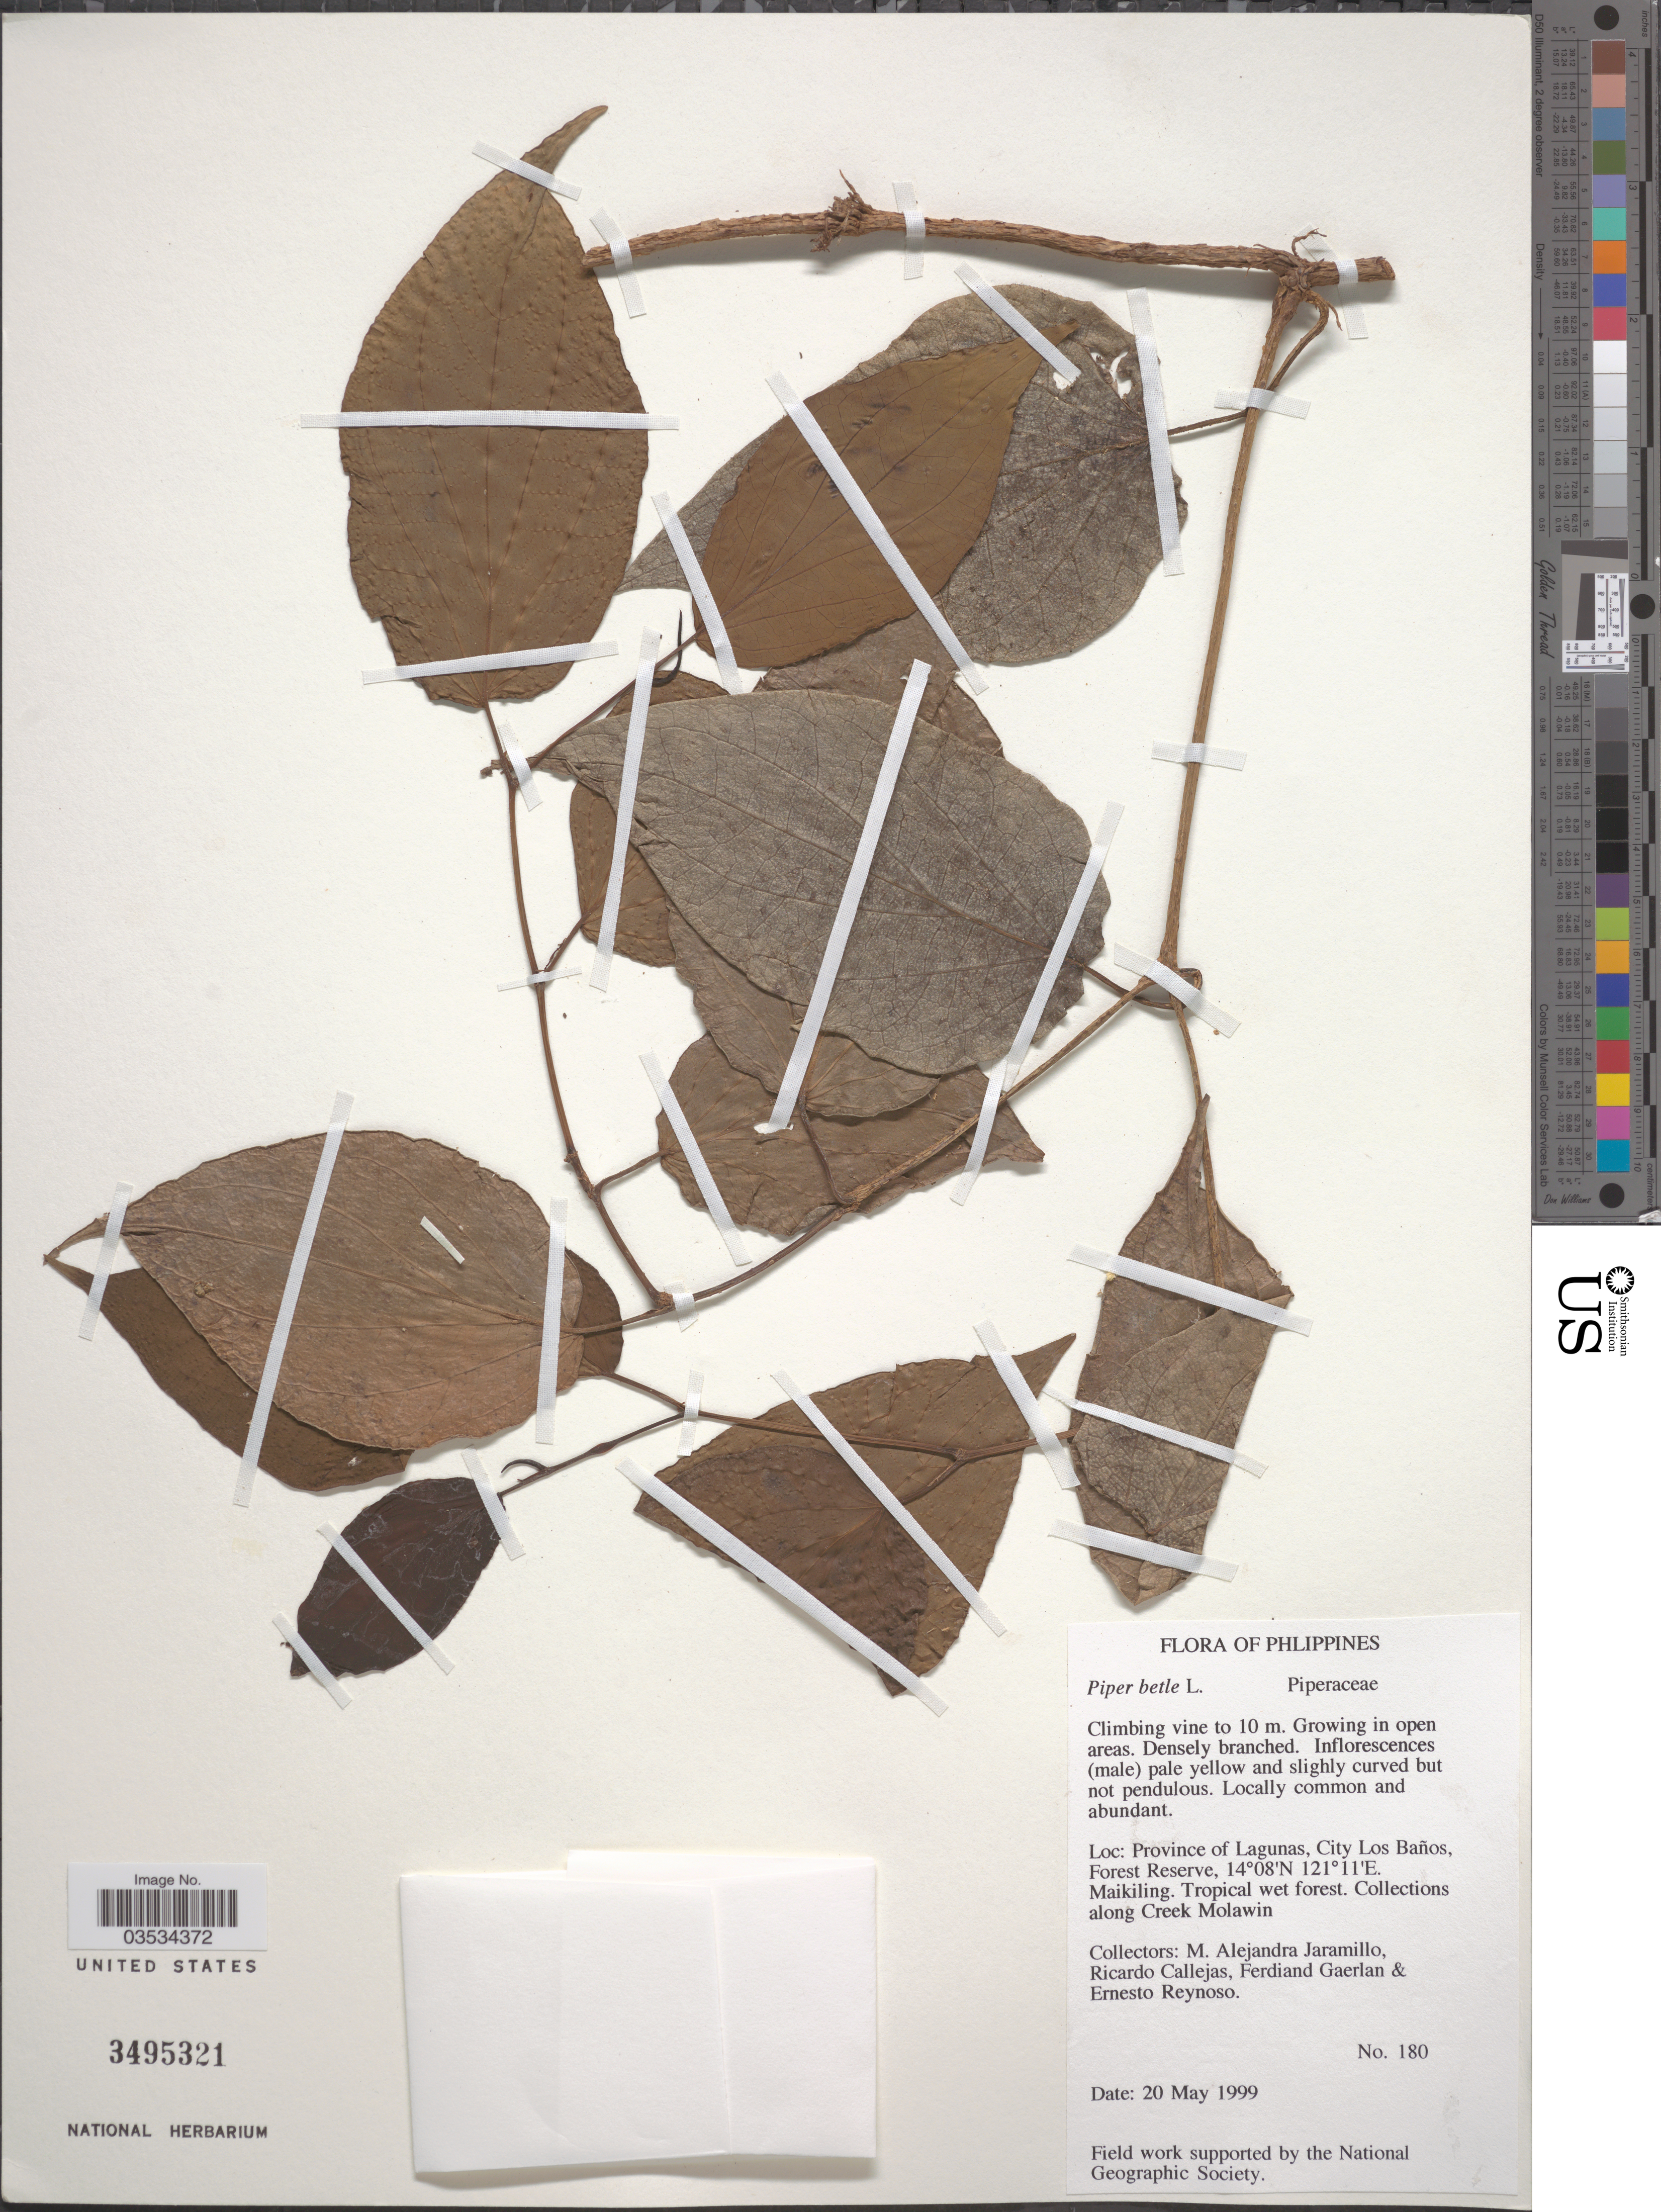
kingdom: Plantae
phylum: Tracheophyta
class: Magnoliopsida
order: Piperales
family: Piperaceae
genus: Piper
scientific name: Piper betle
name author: L.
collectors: M. A. Jaramillo, R. Callejas, F. Gaerlan & E. Reynoso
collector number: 180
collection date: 1999-05-20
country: Philippines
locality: Province of Lagunas, City Los Baños, Forest Reserve. Along Creek Molawin.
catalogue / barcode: US 3495321